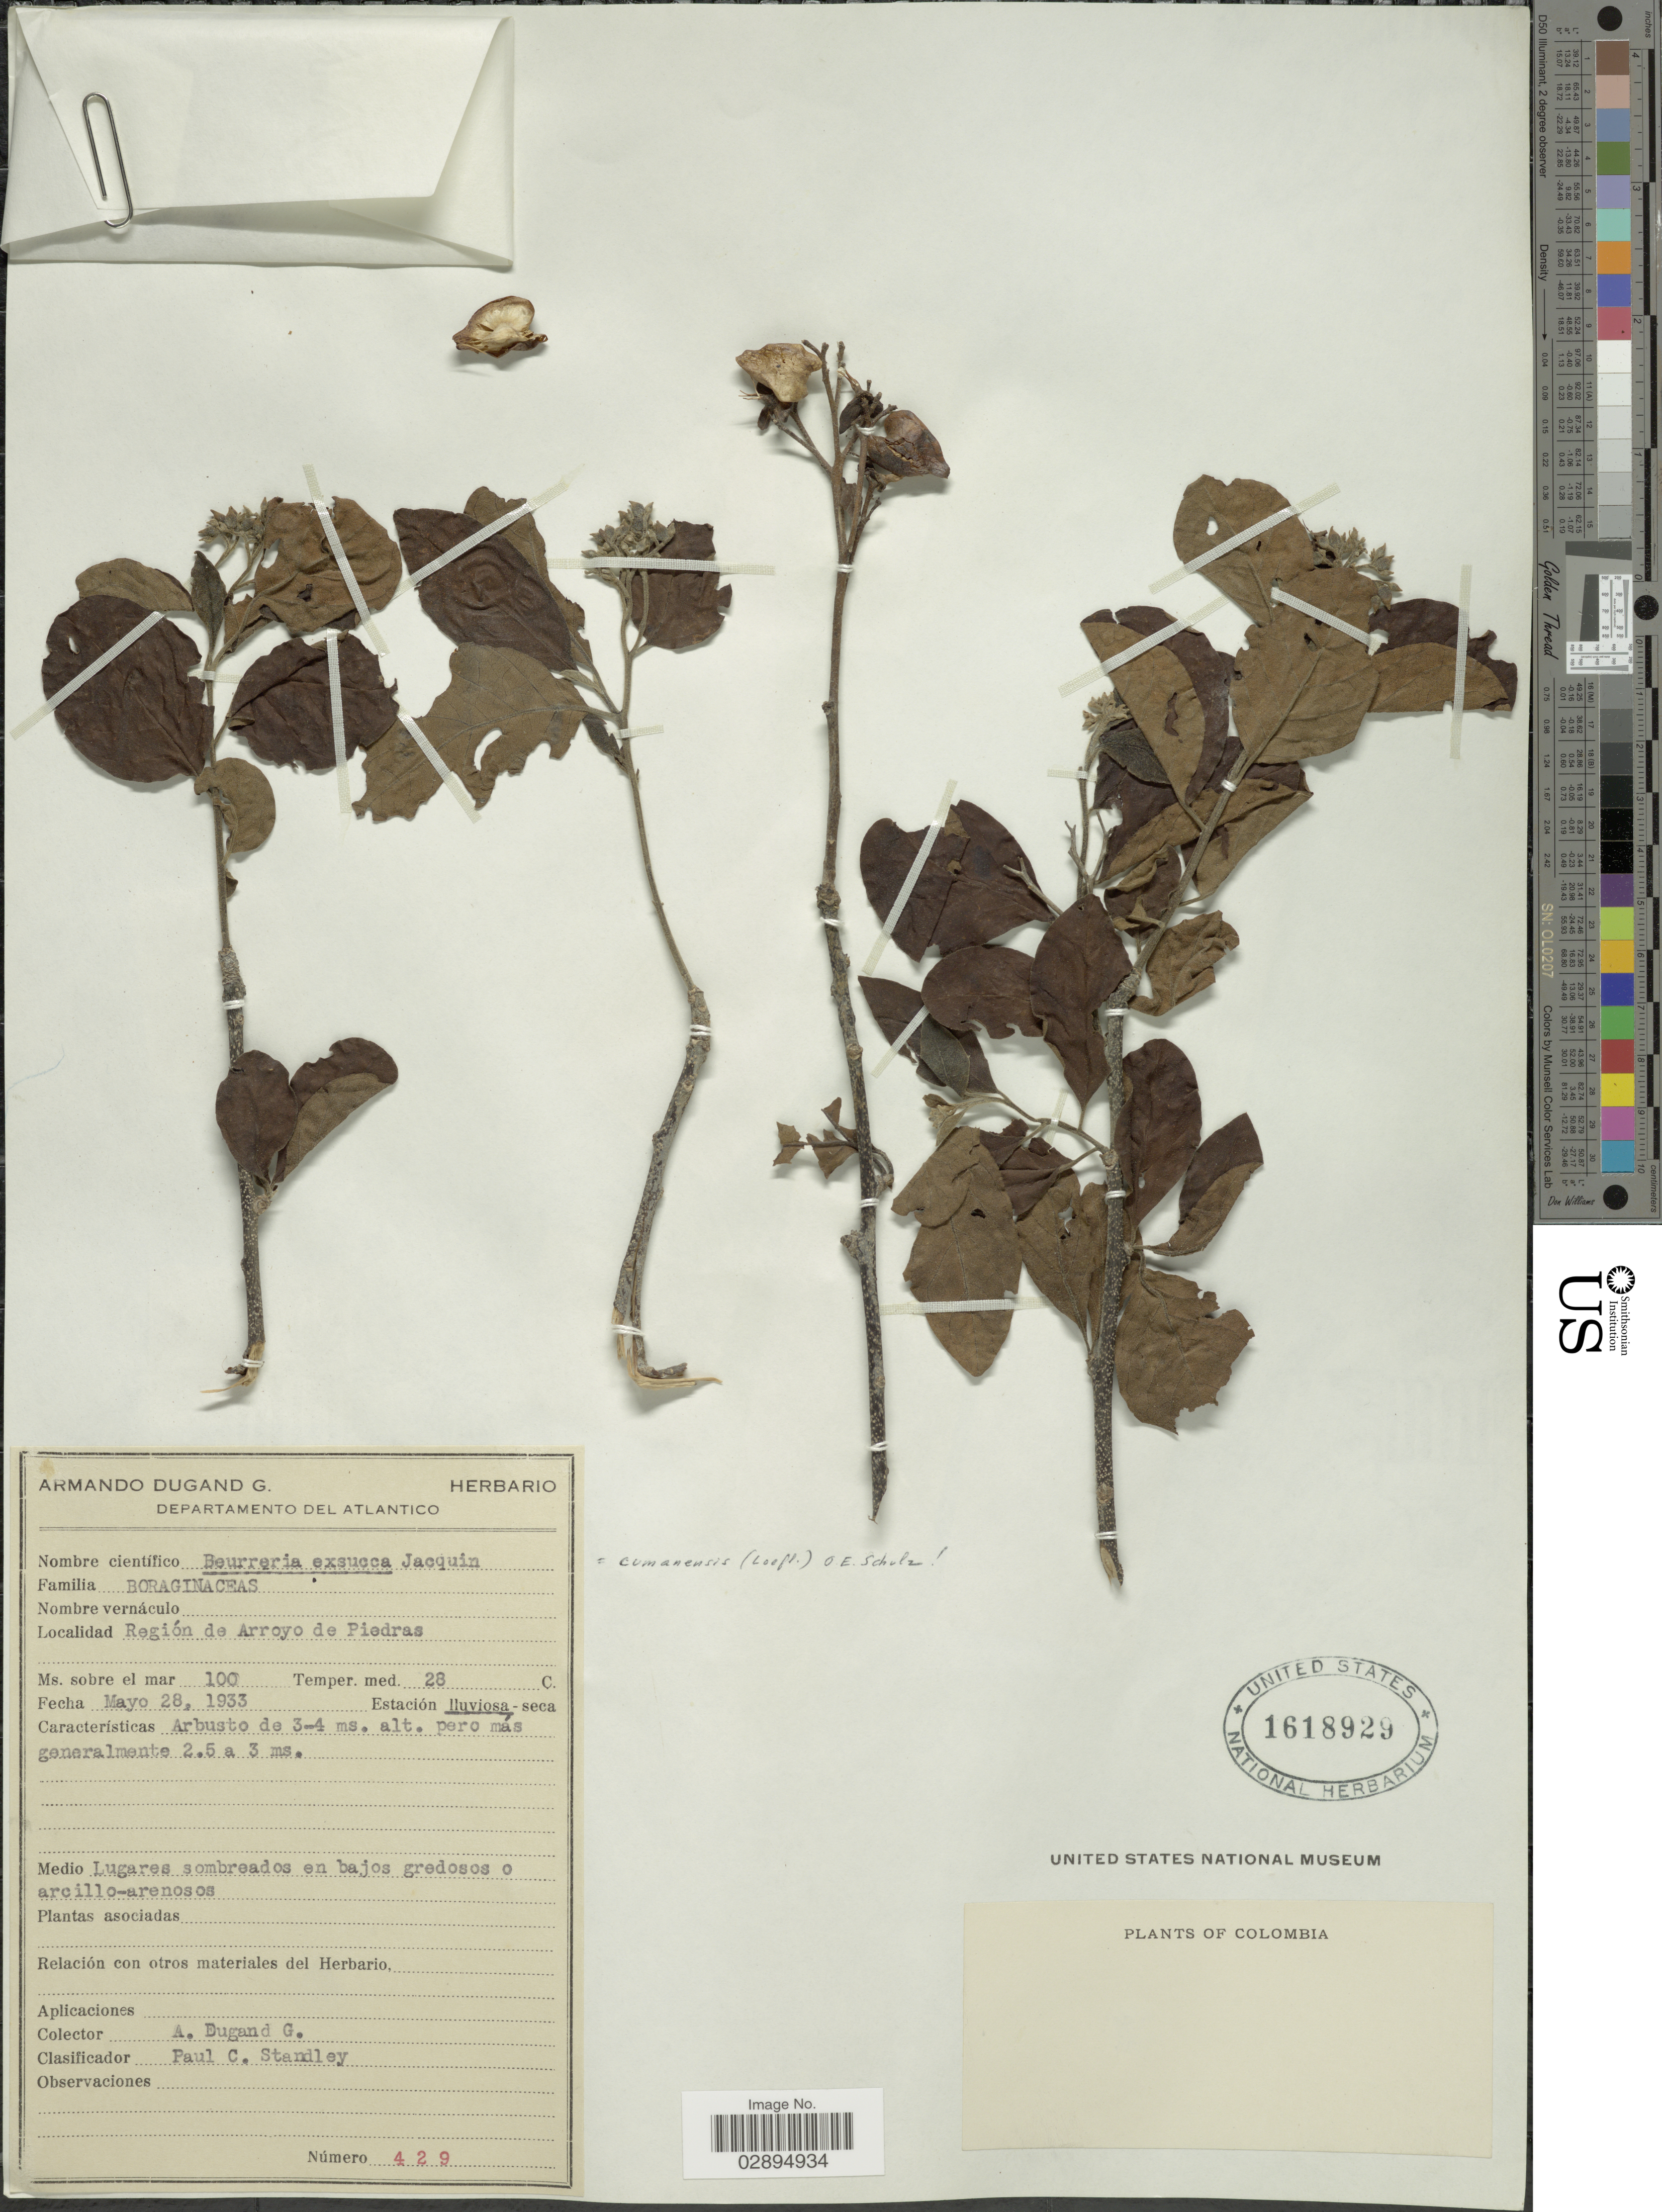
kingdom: Plantae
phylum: Tracheophyta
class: Magnoliopsida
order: Boraginales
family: Ehretiaceae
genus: Bourreria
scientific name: Bourreria exsucca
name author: (L.) Jacq.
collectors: A. Dugand G.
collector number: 429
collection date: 1933-05-28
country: Colombia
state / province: Atlántico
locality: Departamento del Atlántico. Región de Arroyo de Piedras.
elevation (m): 100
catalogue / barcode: US 161829